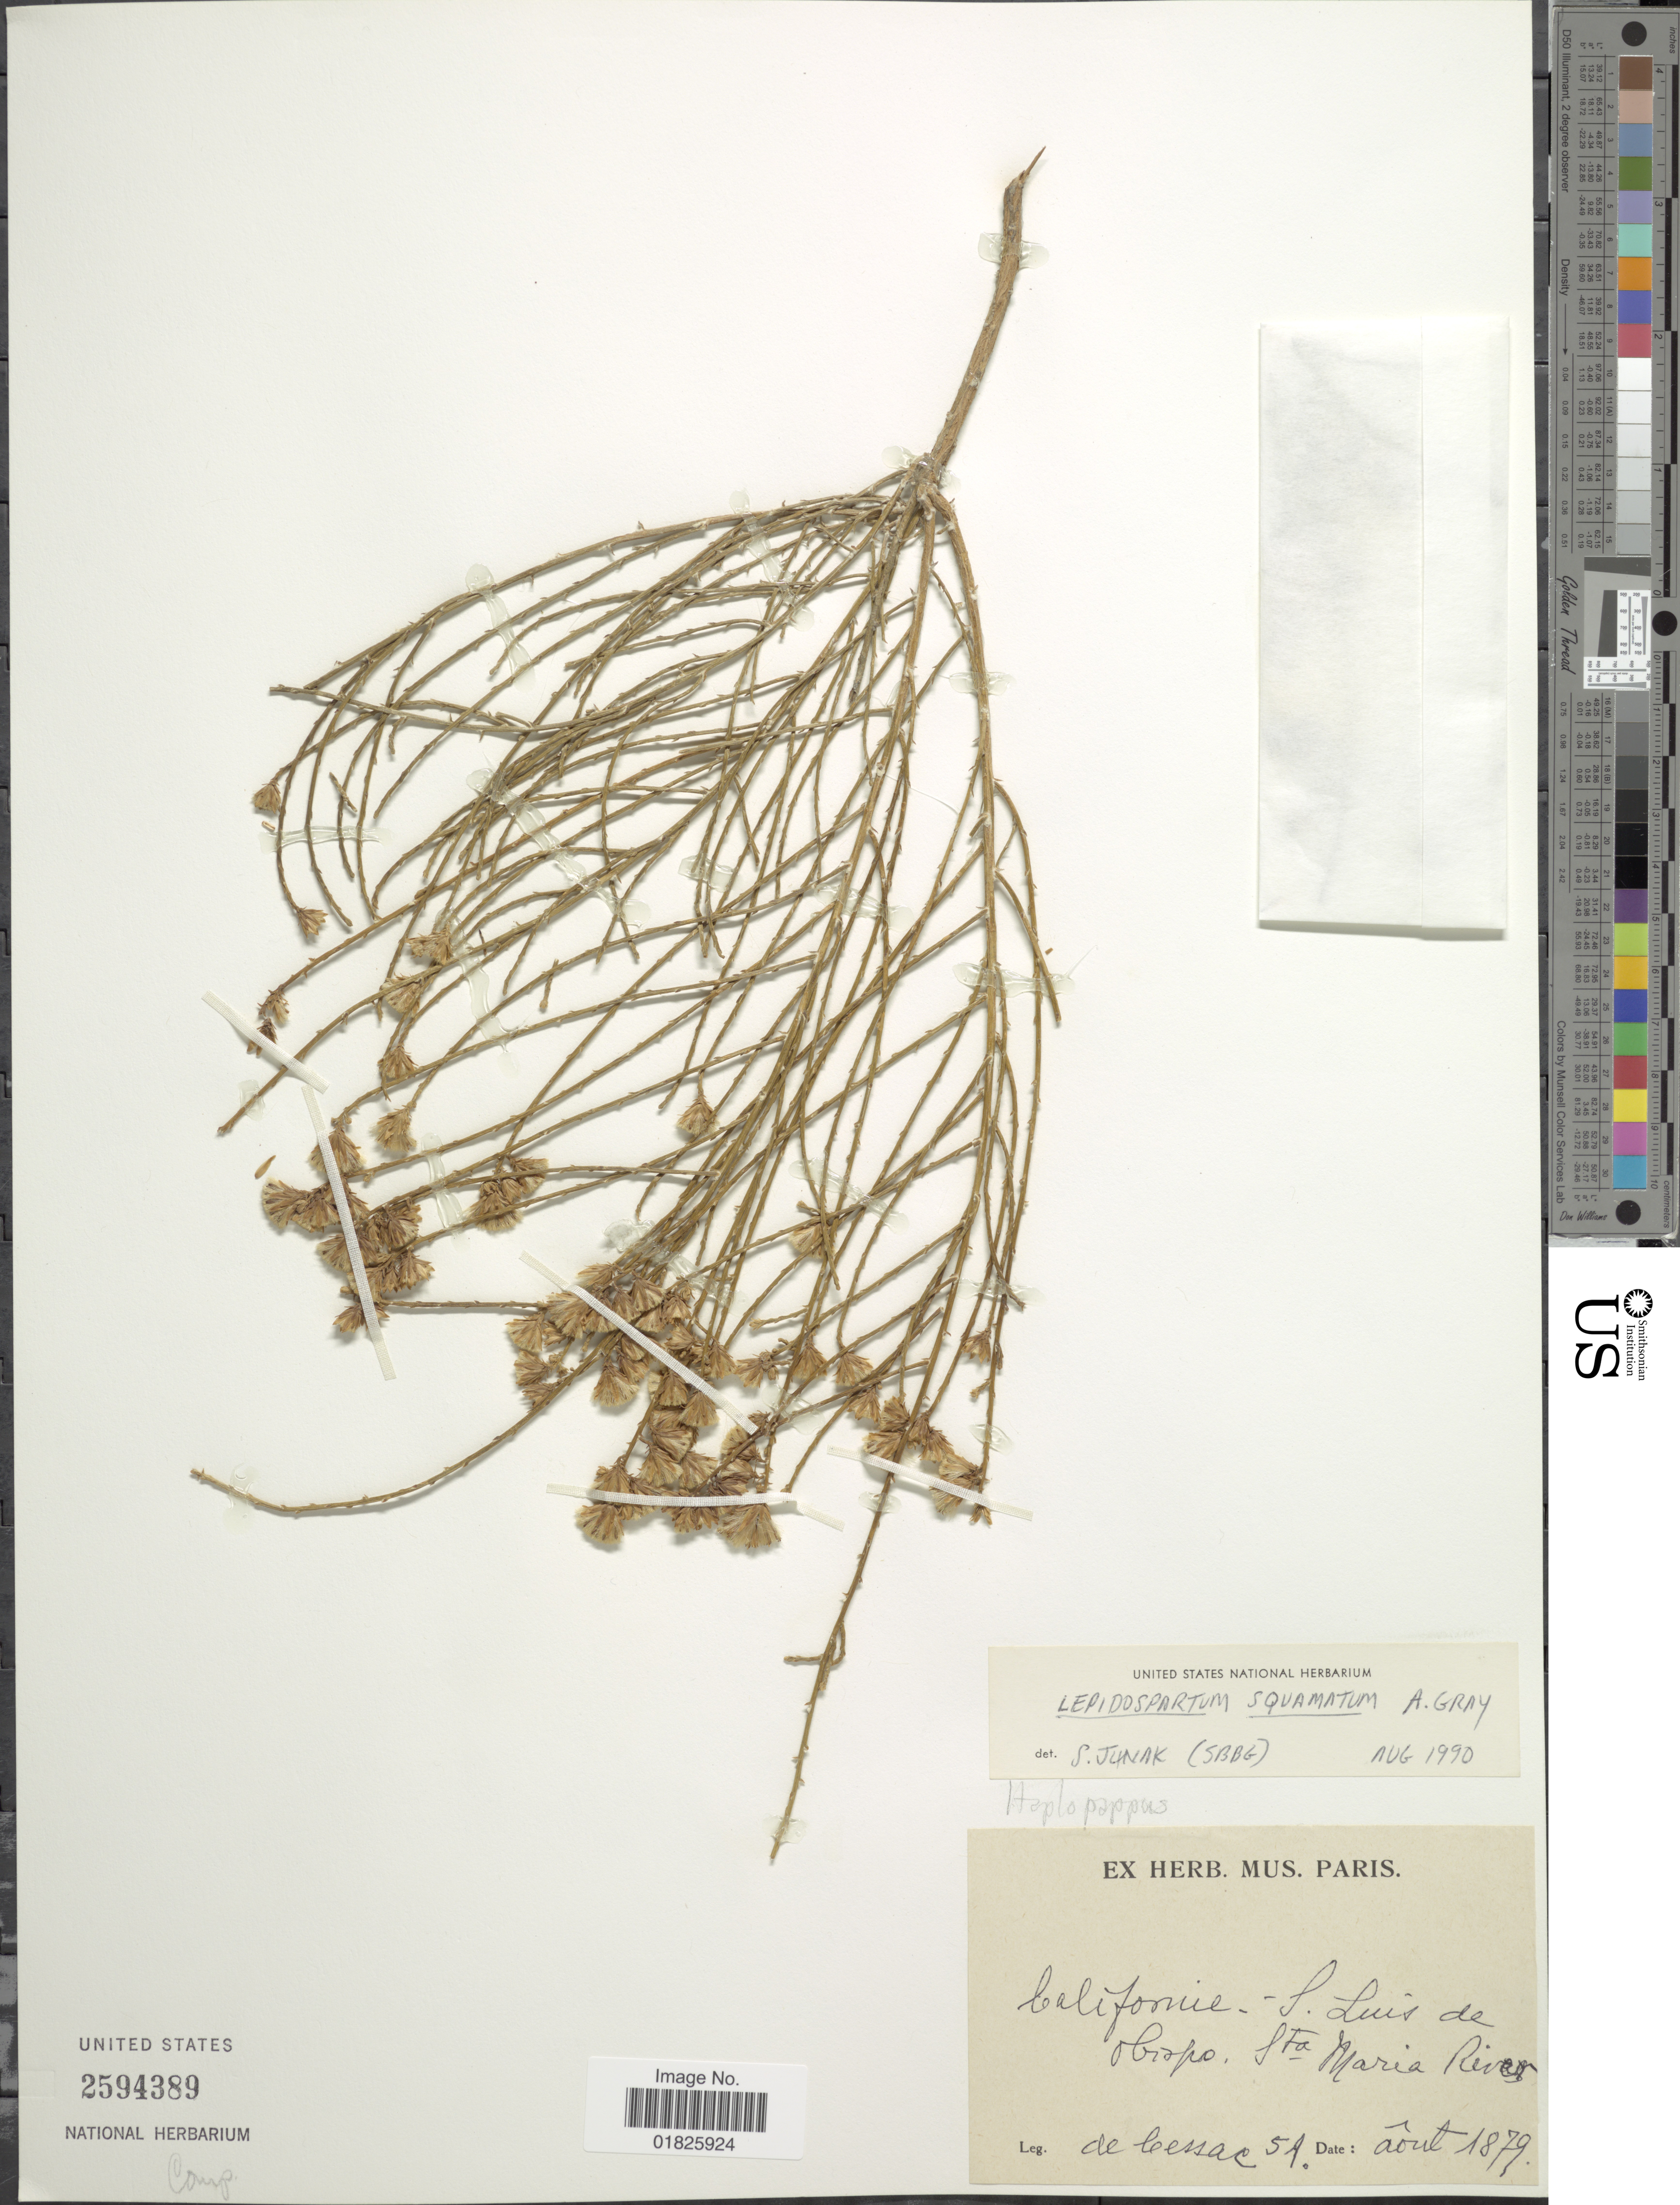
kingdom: Plantae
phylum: Tracheophyta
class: Magnoliopsida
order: Asterales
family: Asteraceae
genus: Lepidospartum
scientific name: Lepidospartum squamatum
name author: A. Gray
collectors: -. de Cessac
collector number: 5A*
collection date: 1879-08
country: United States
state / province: California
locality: S. Luis de Obispo, Sta. Maria River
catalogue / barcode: US 2594389